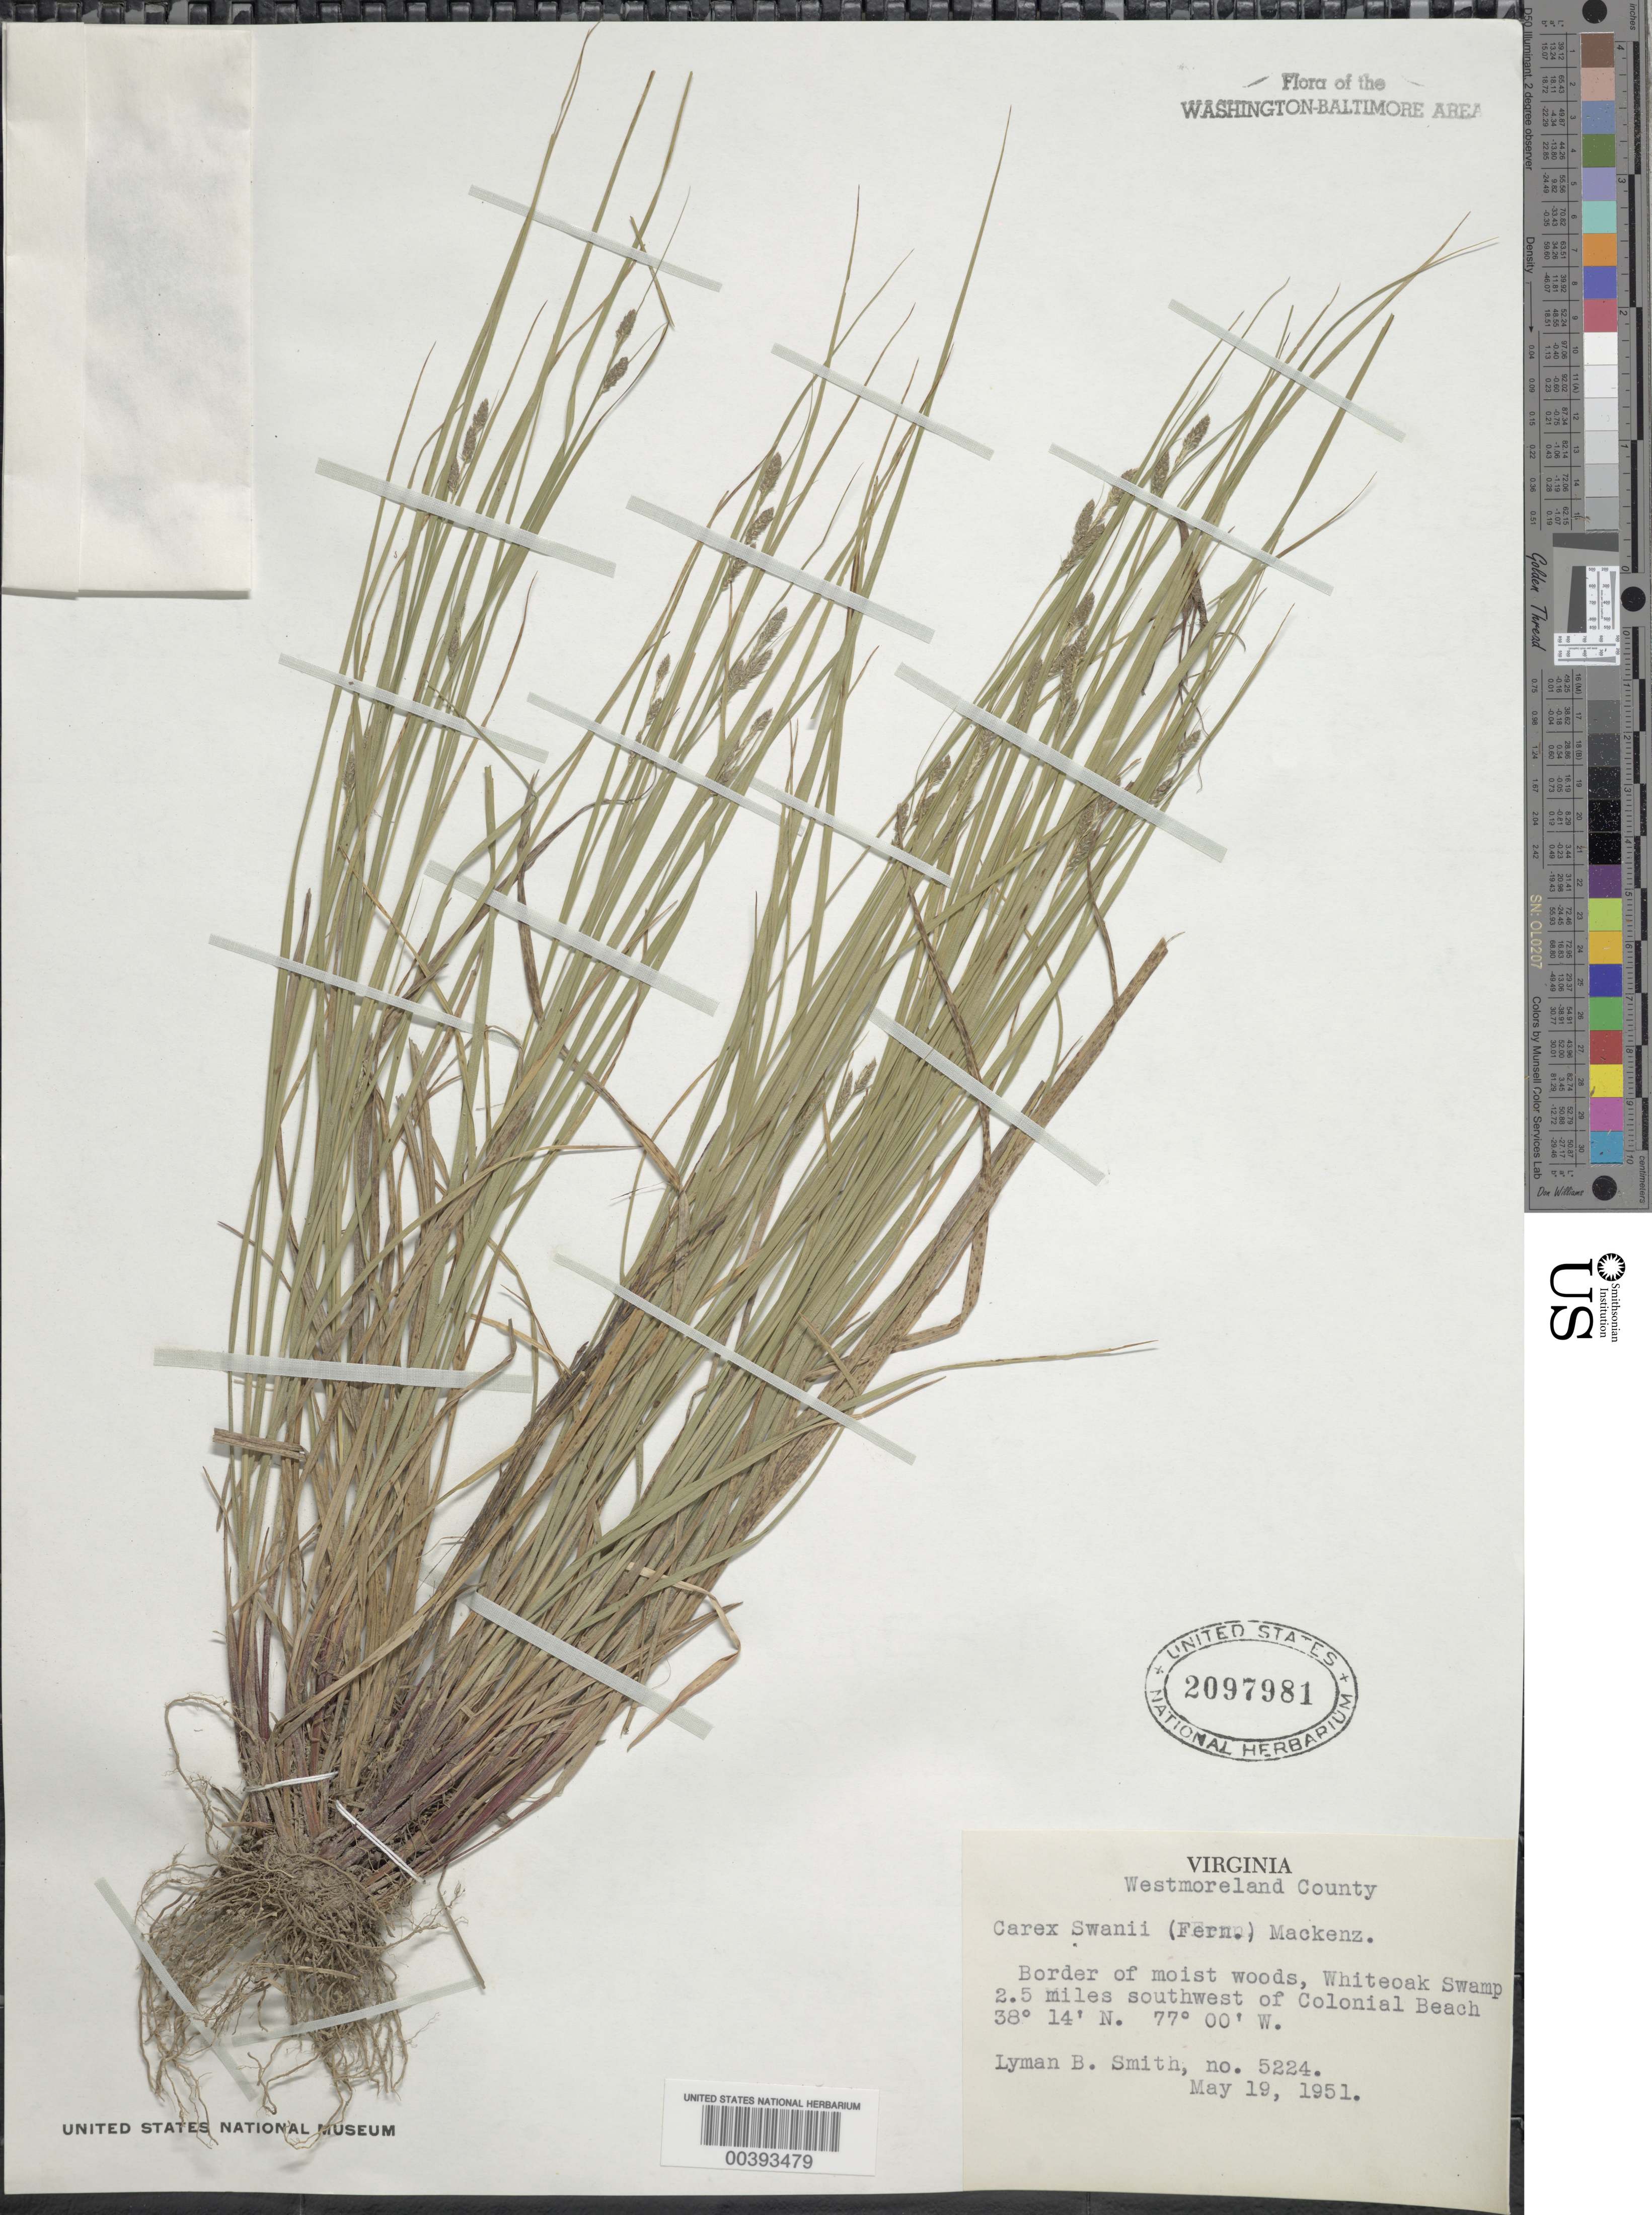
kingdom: Plantae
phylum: Tracheophyta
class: Liliopsida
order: Poales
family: Cyperaceae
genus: Carex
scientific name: Carex swanii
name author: (Fernald) Mack.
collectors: L. Smith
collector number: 5224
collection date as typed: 19 May 1951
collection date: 1951-05-19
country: United States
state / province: Virginia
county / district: Westmoreland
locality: Whiteoak Swamp, SW of Colonial Beach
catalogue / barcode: US 2097981